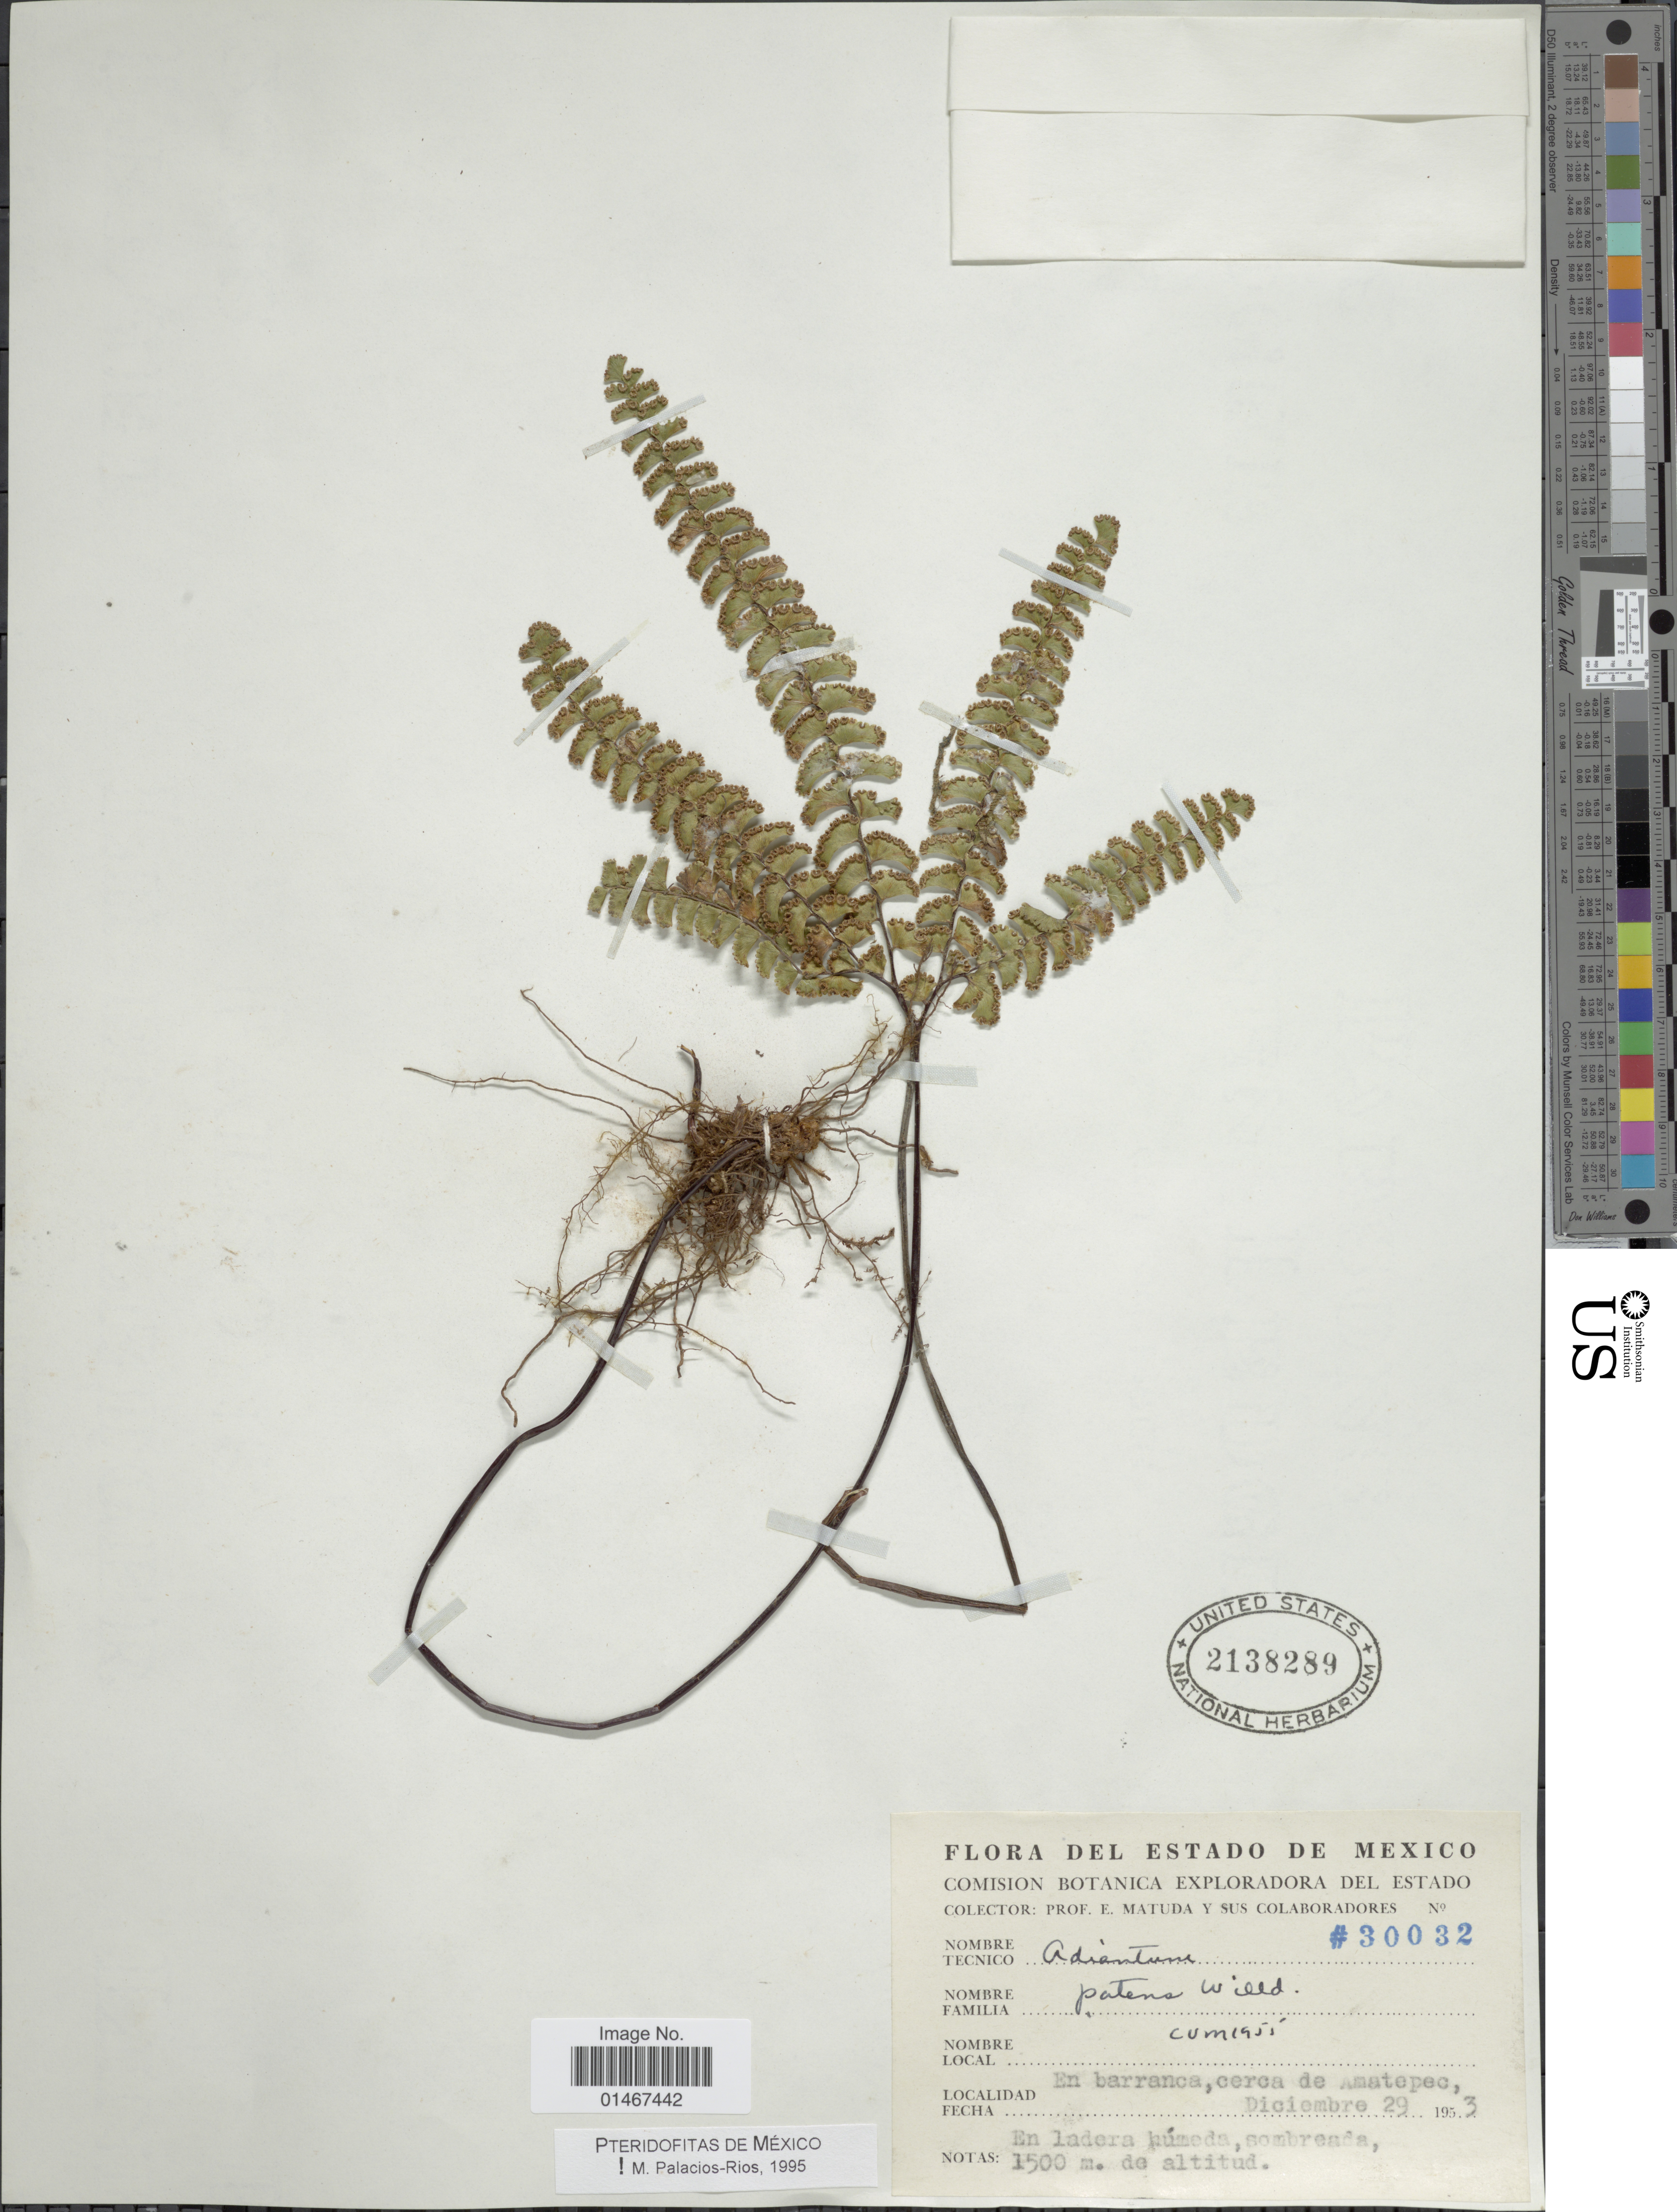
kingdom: Plantae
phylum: Tracheophyta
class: Polypodiopsida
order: Polypodiales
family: Pteridaceae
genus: Adiantum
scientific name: Adiantum patens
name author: Willd.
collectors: E. Matuda & et al.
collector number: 30032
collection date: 1953-12-29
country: Mexico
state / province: México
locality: Estado de Mexico. En barranca, cerca de Amatepec.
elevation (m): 1500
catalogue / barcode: US 2138289